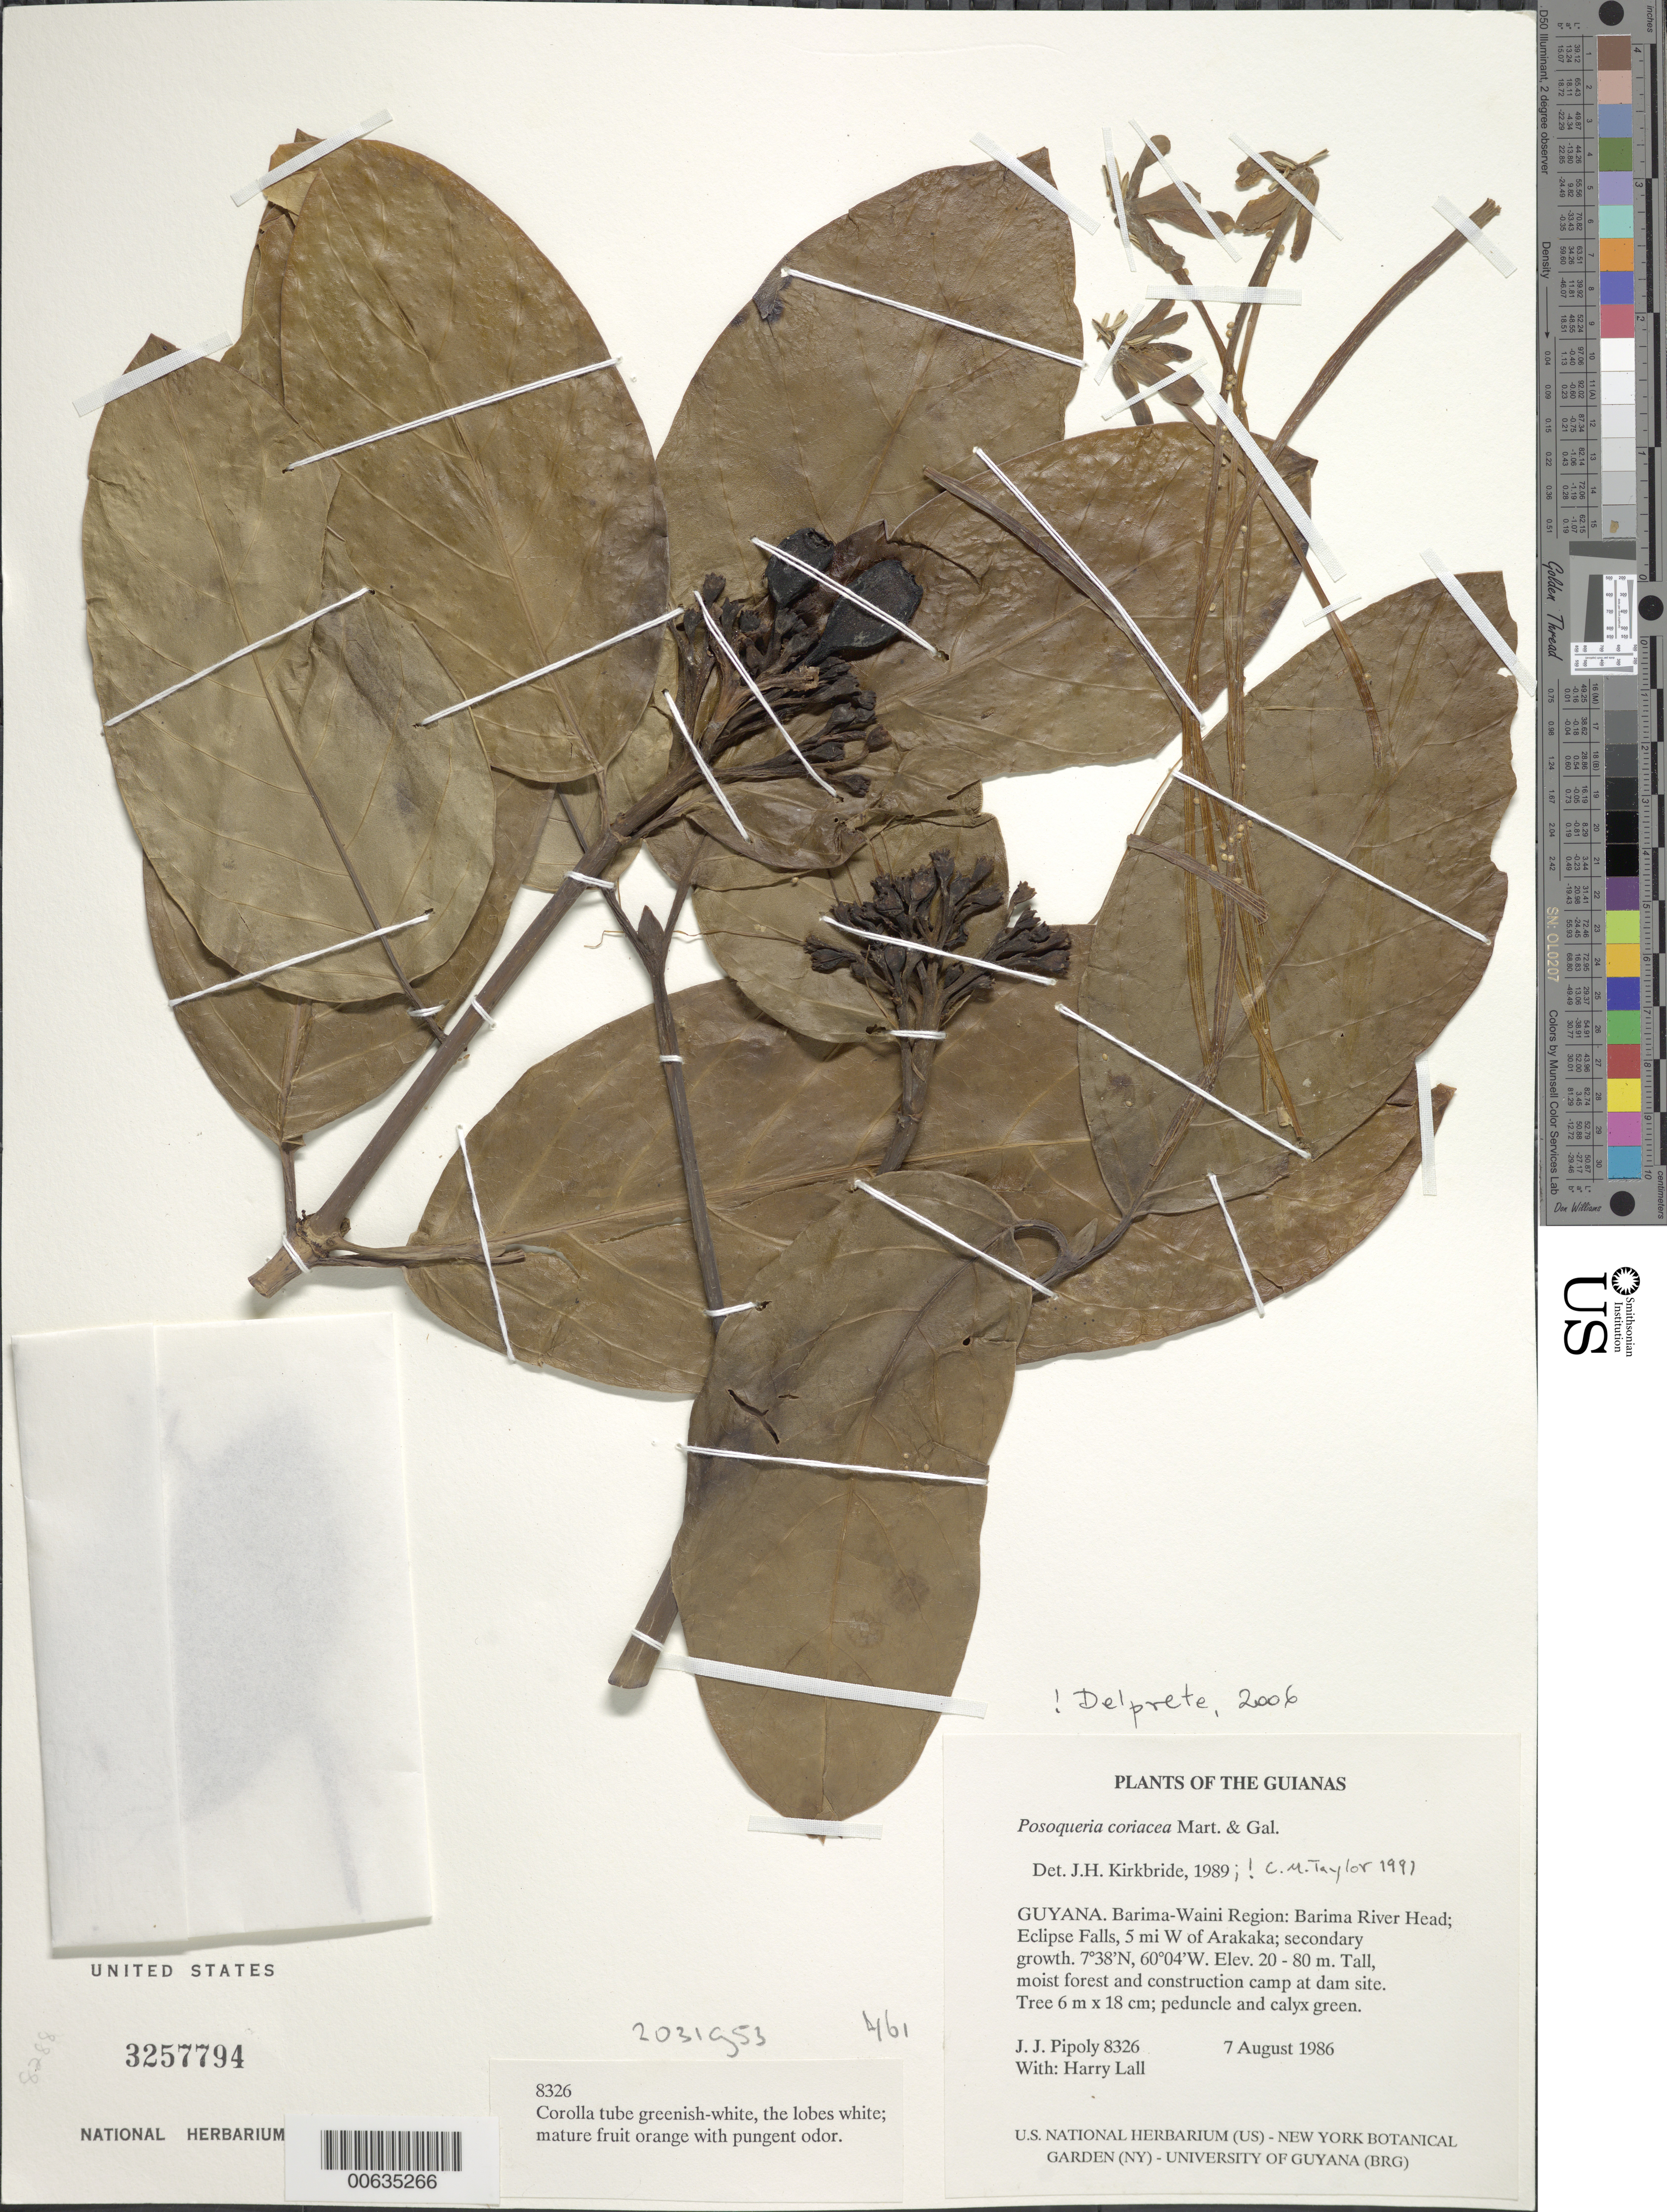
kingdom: Plantae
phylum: Tracheophyta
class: Magnoliopsida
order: Gentianales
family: Rubiaceae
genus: Posoqueria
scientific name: Posoqueria coriacea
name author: M. Martens & Galeotti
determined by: Delprete, P. G., Herb. de Guyane Cay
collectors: J. J. Pipoly & H. Lall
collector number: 8326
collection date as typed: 7 August 1986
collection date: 1986-08-07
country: Guyana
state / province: Barima-Waini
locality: Barima River head; Eclipse Falls, 5 mi W of Arakaka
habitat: Secondary growth, tall moist forest and construction camp at dam site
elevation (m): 20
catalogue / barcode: US 3257794